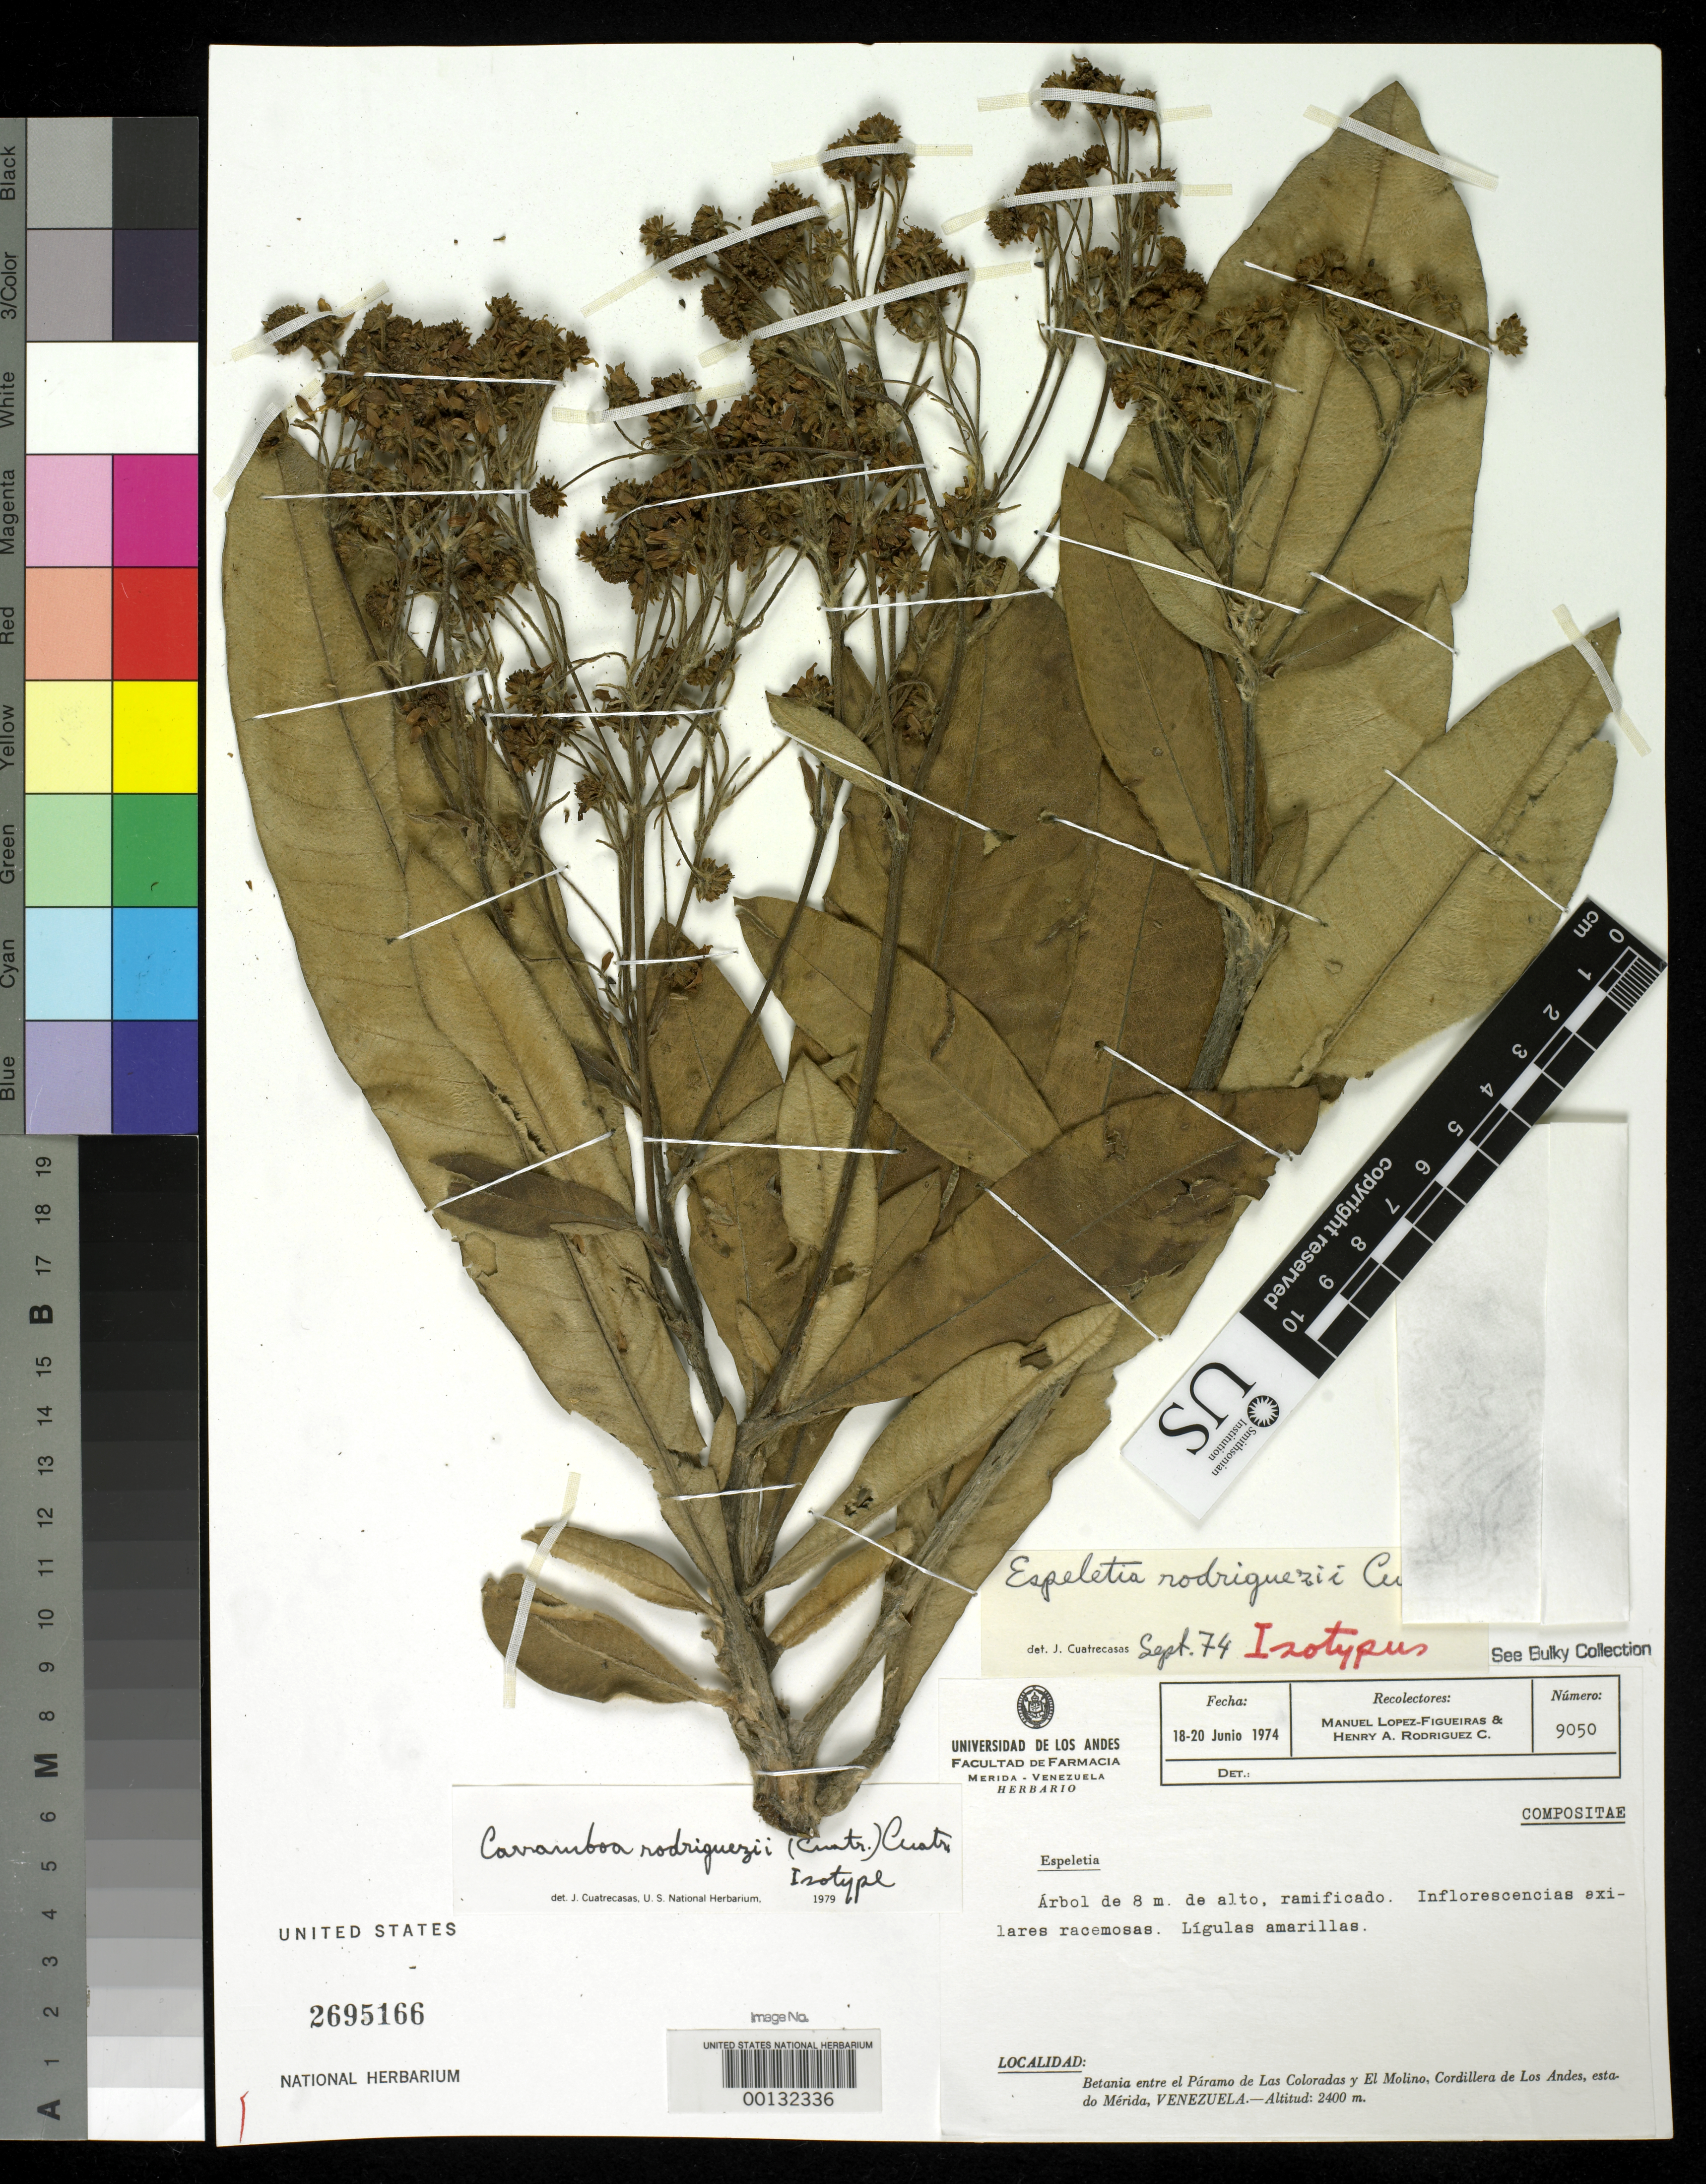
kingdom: Plantae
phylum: Tracheophyta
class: Magnoliopsida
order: Asterales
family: Asteraceae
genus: Espeletia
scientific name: Espeletia rodriguezii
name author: Cuatrec.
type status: Isotype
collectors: M. López Figueiras & H. A. Rodriguez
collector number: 9050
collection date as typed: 18 Jun 1974 to 20 Jun 1974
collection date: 1974-06-18/1974-06-20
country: Venezuela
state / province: Mérida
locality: Betania between Páramo de Las Coloradas and El Molino, Cordillera de Los Andes.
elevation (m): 2400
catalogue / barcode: US 2695166